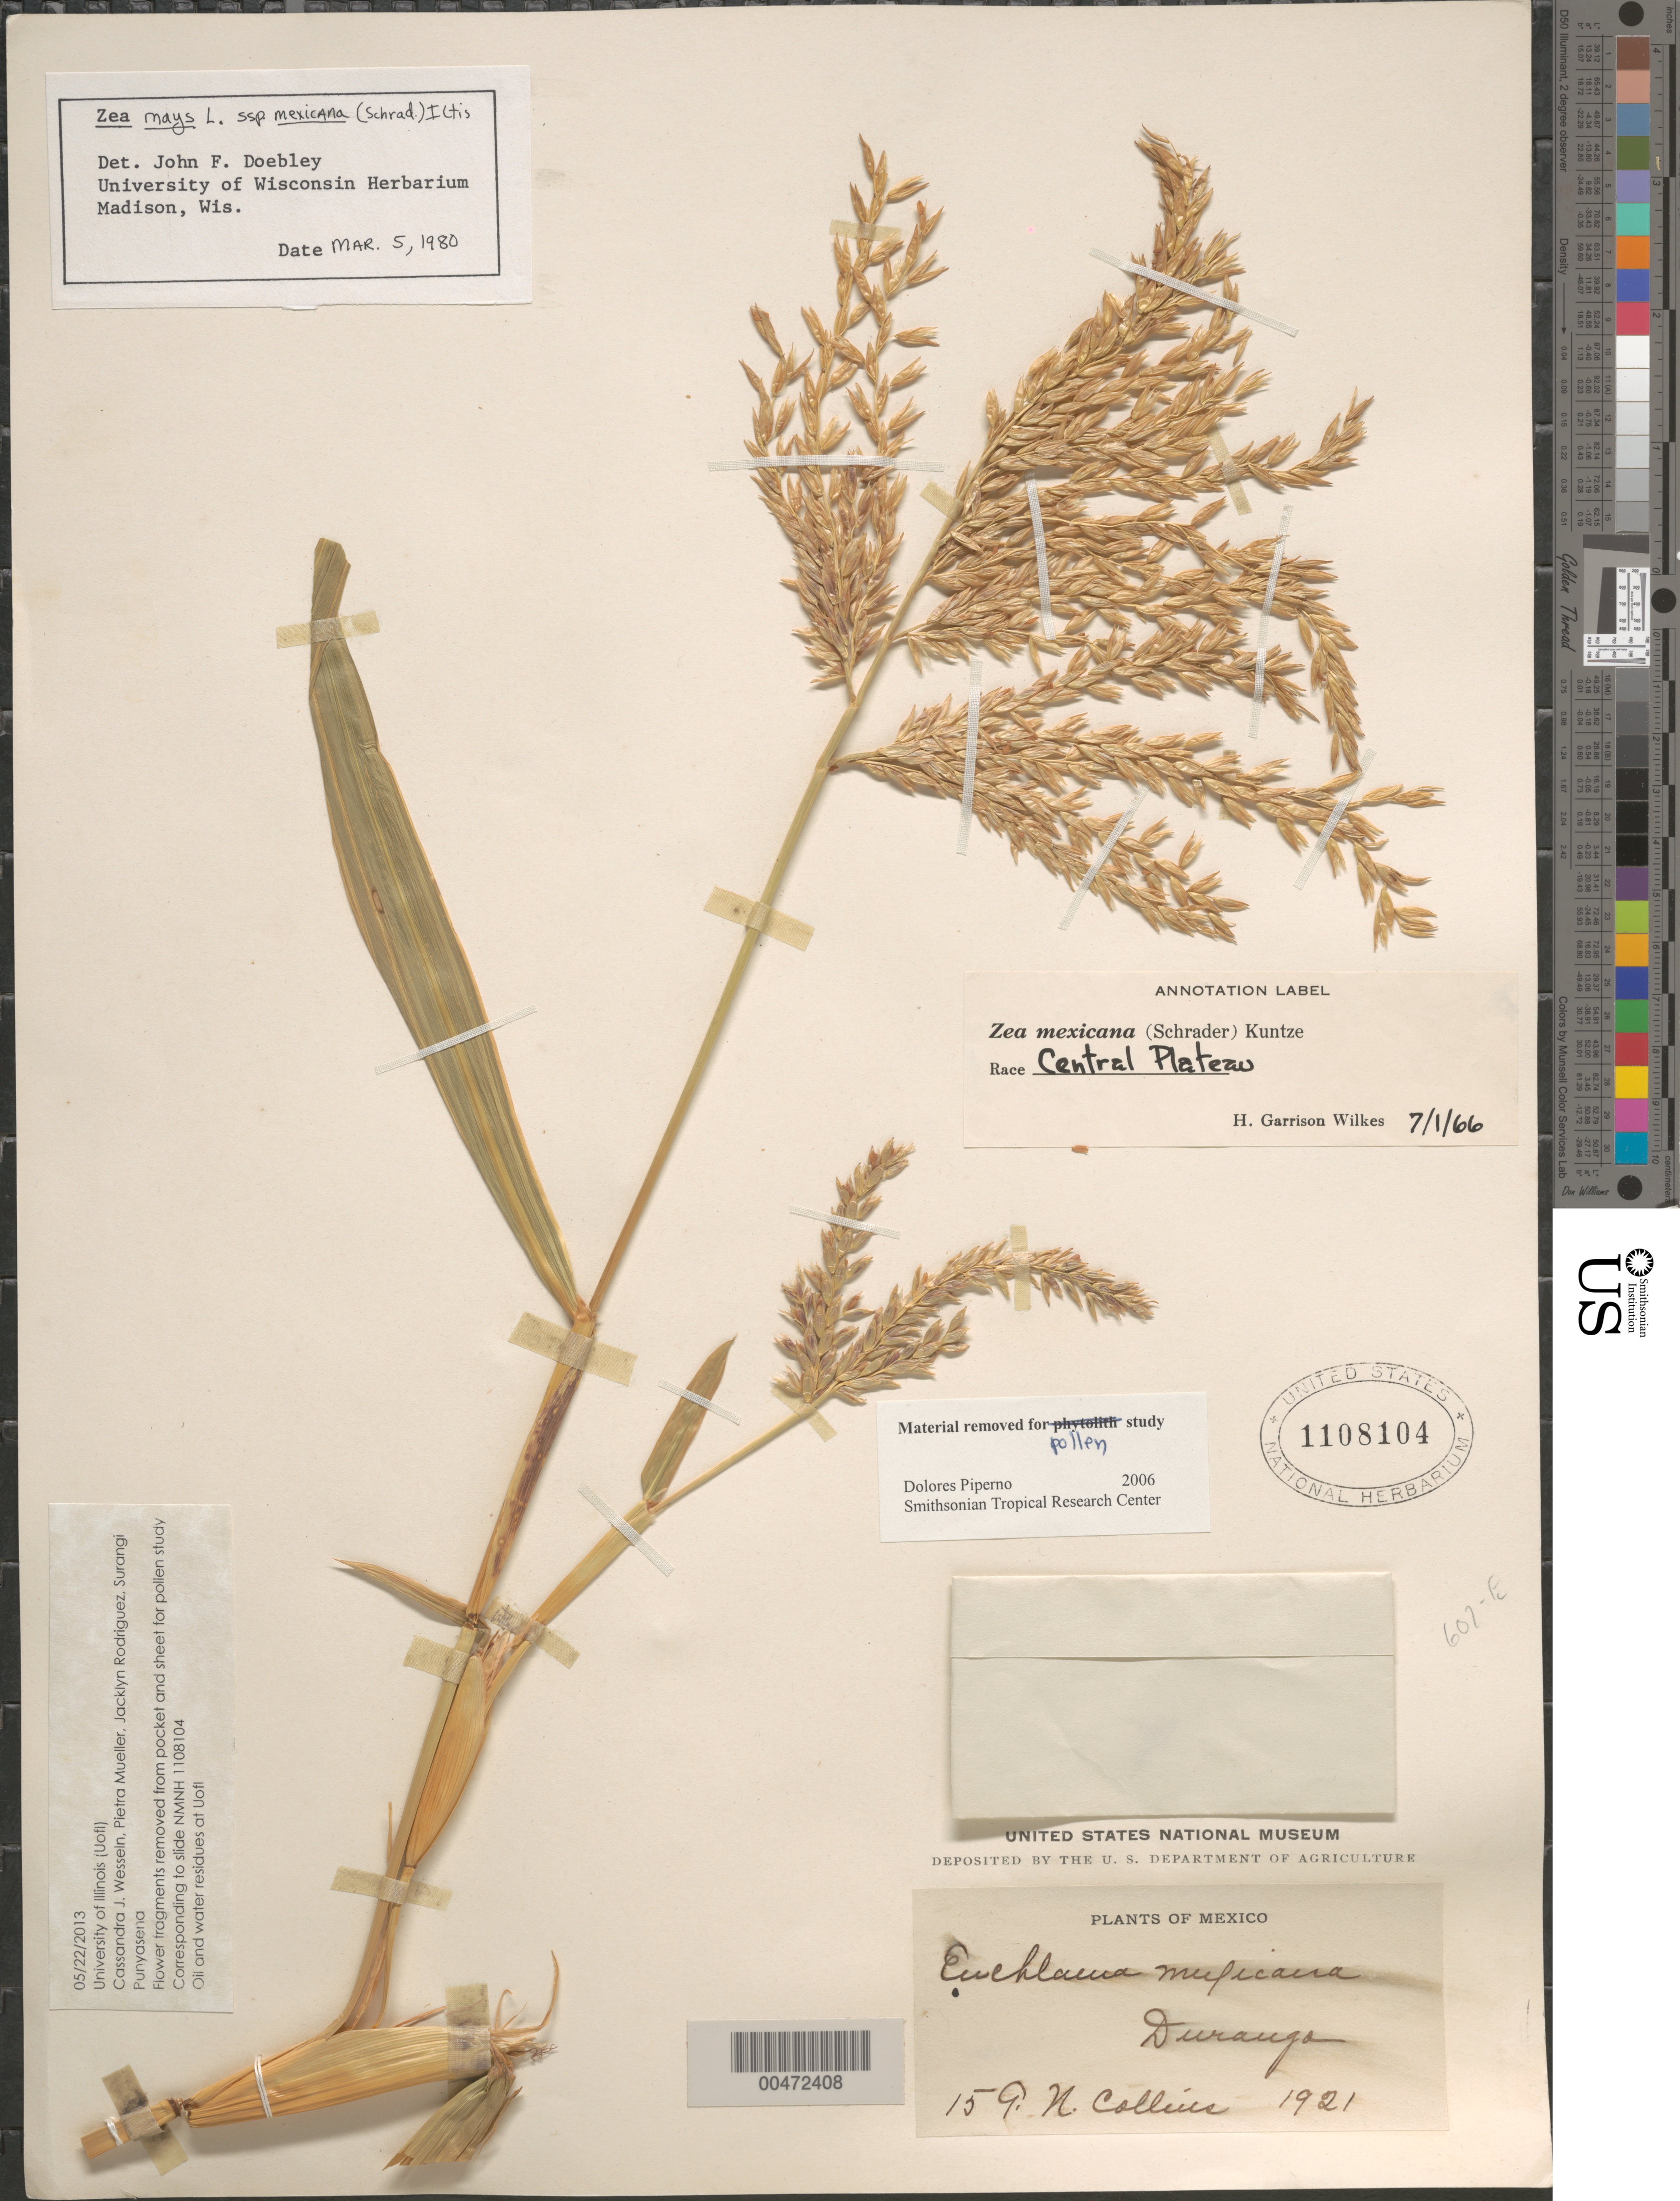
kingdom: Plantae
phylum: Tracheophyta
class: Liliopsida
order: Poales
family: Poaceae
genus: Zea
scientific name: Zea mays subsp. mexicana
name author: (Schrad.) Iltis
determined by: Doebley, John F.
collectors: G. Collins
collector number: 15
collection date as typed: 1921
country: Mexico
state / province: Durango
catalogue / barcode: US 1108104